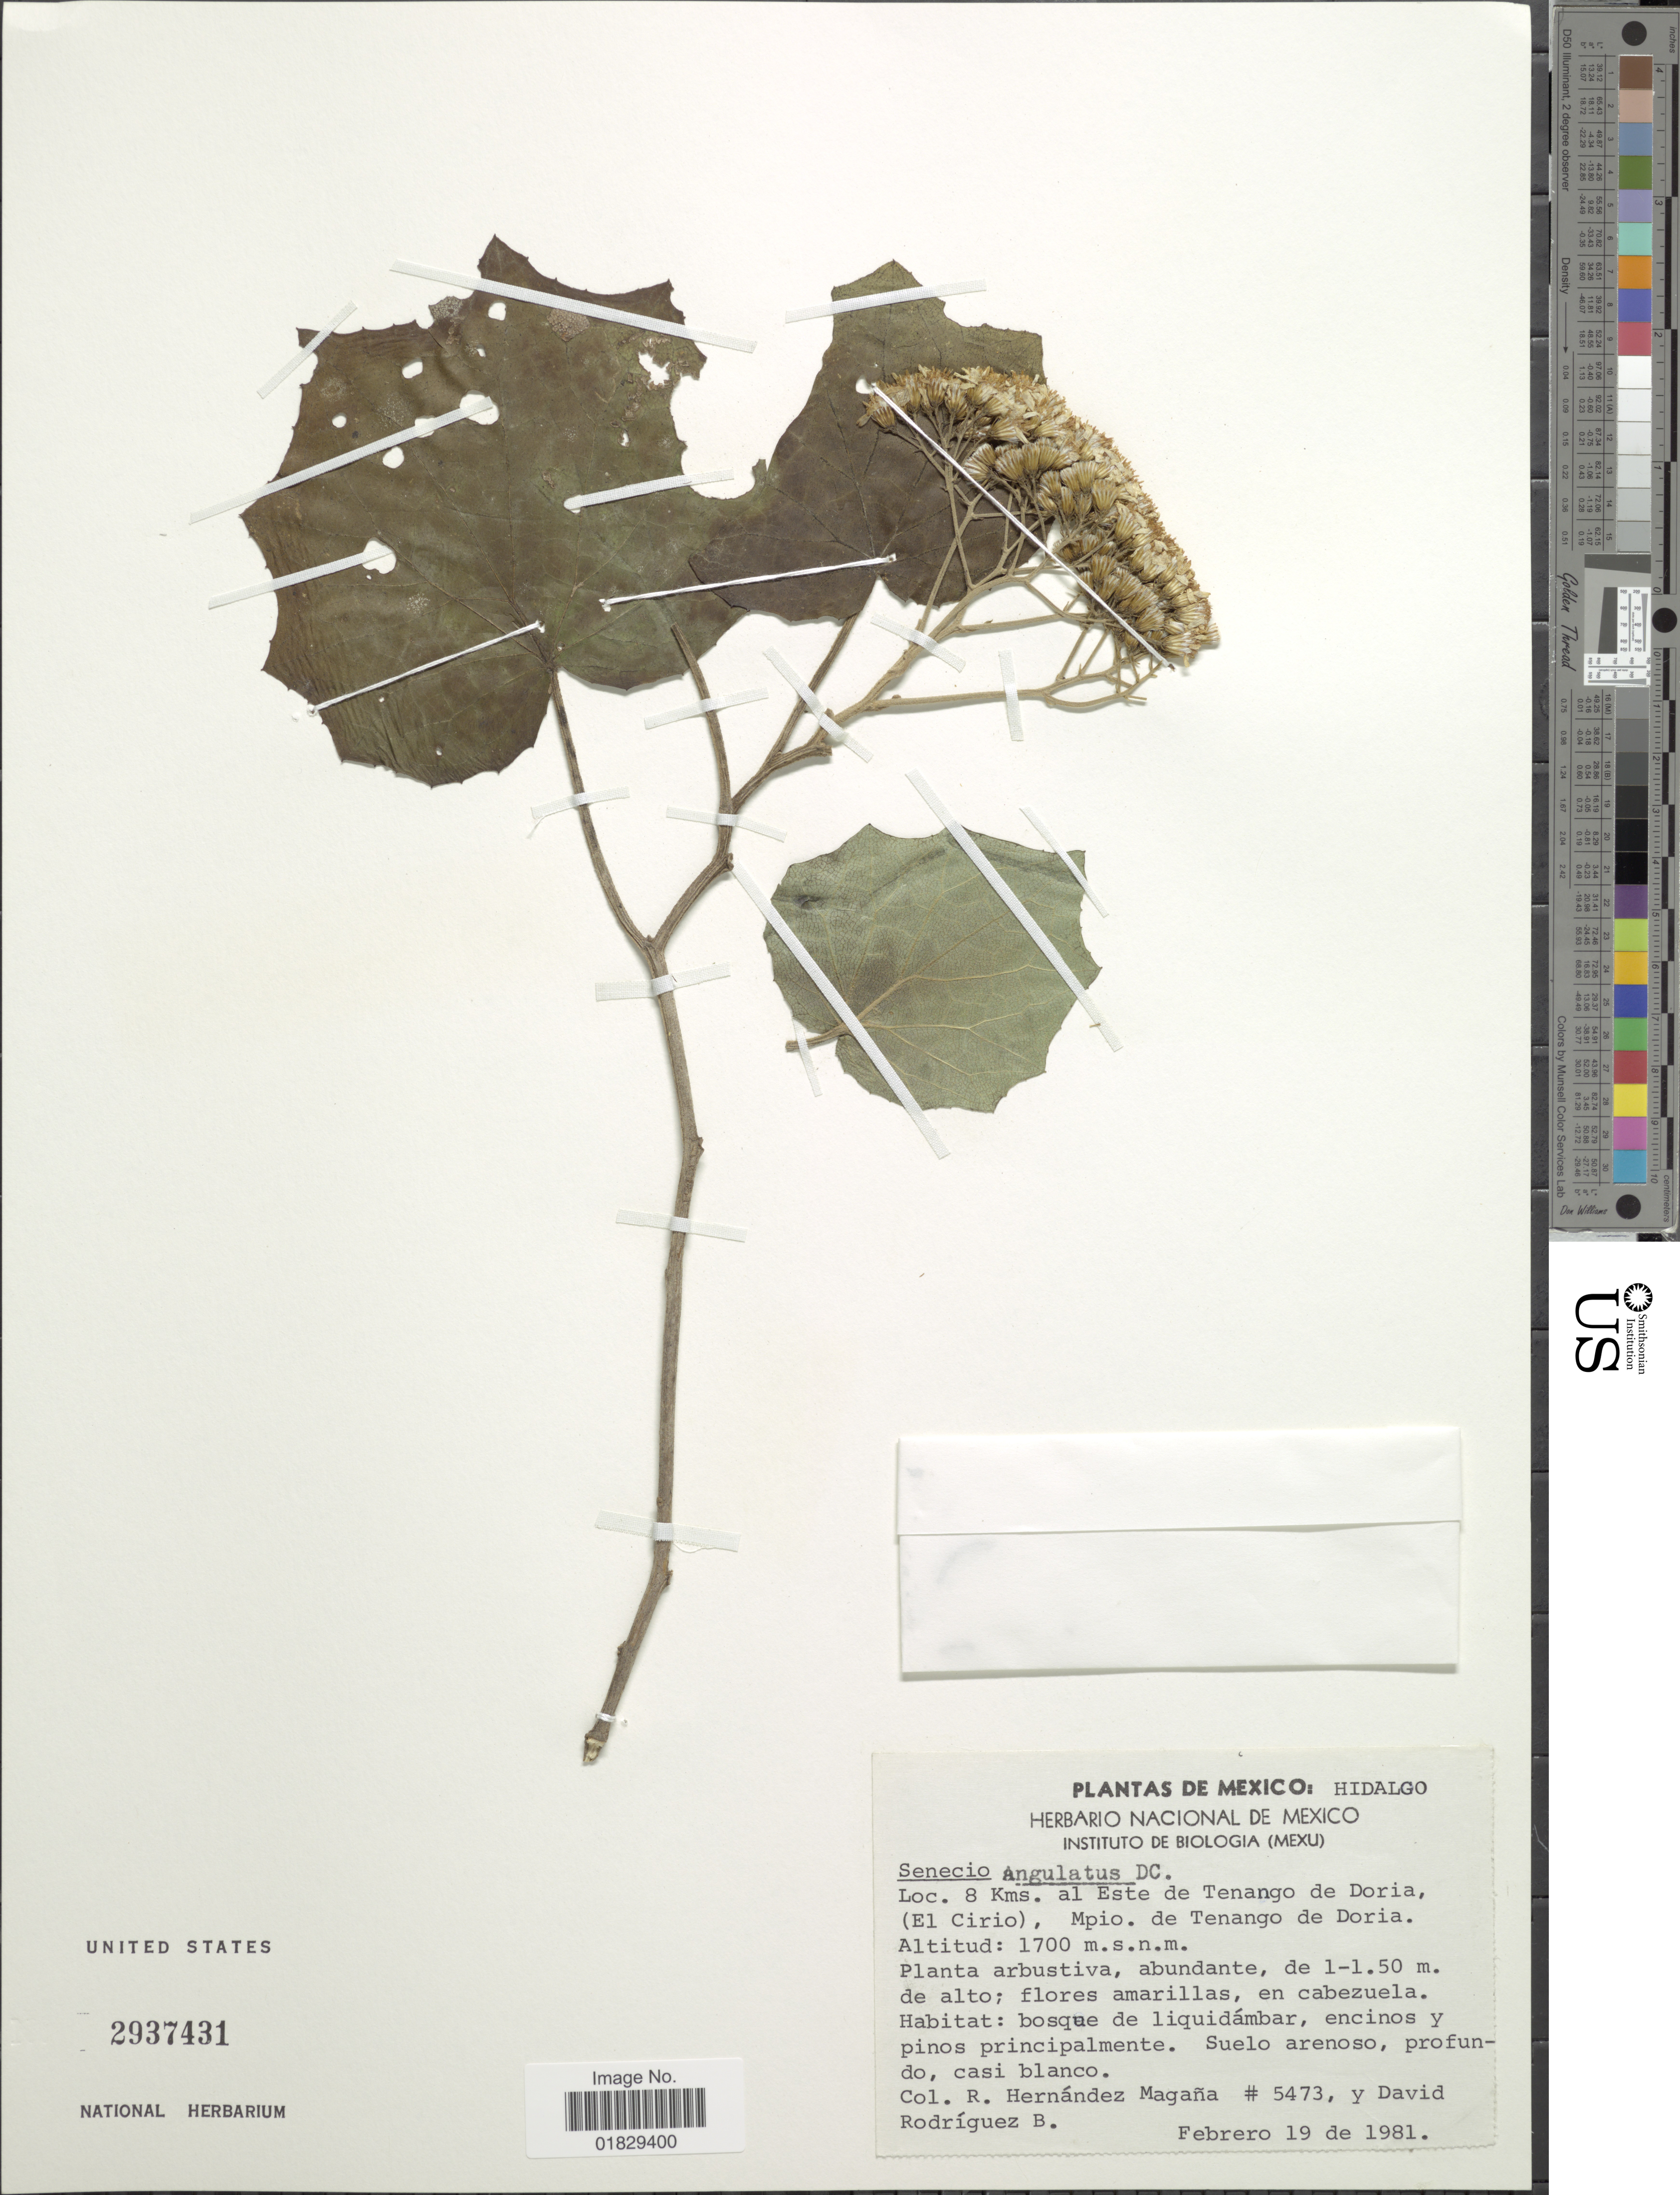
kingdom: Plantae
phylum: Tracheophyta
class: Magnoliopsida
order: Asterales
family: Asteraceae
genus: Roldana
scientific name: Roldana angulifolia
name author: (DC.) H. Rob. & Brettell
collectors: R. Hernández-M. & D. Rodríguez B.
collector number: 5473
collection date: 1981-02-19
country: Mexico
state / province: Hidalgo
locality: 8 Kms. al Este de Tenango de Doria, (El Cirio), Mpio. de Tenango de Doria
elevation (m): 1700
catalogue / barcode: US 2937431